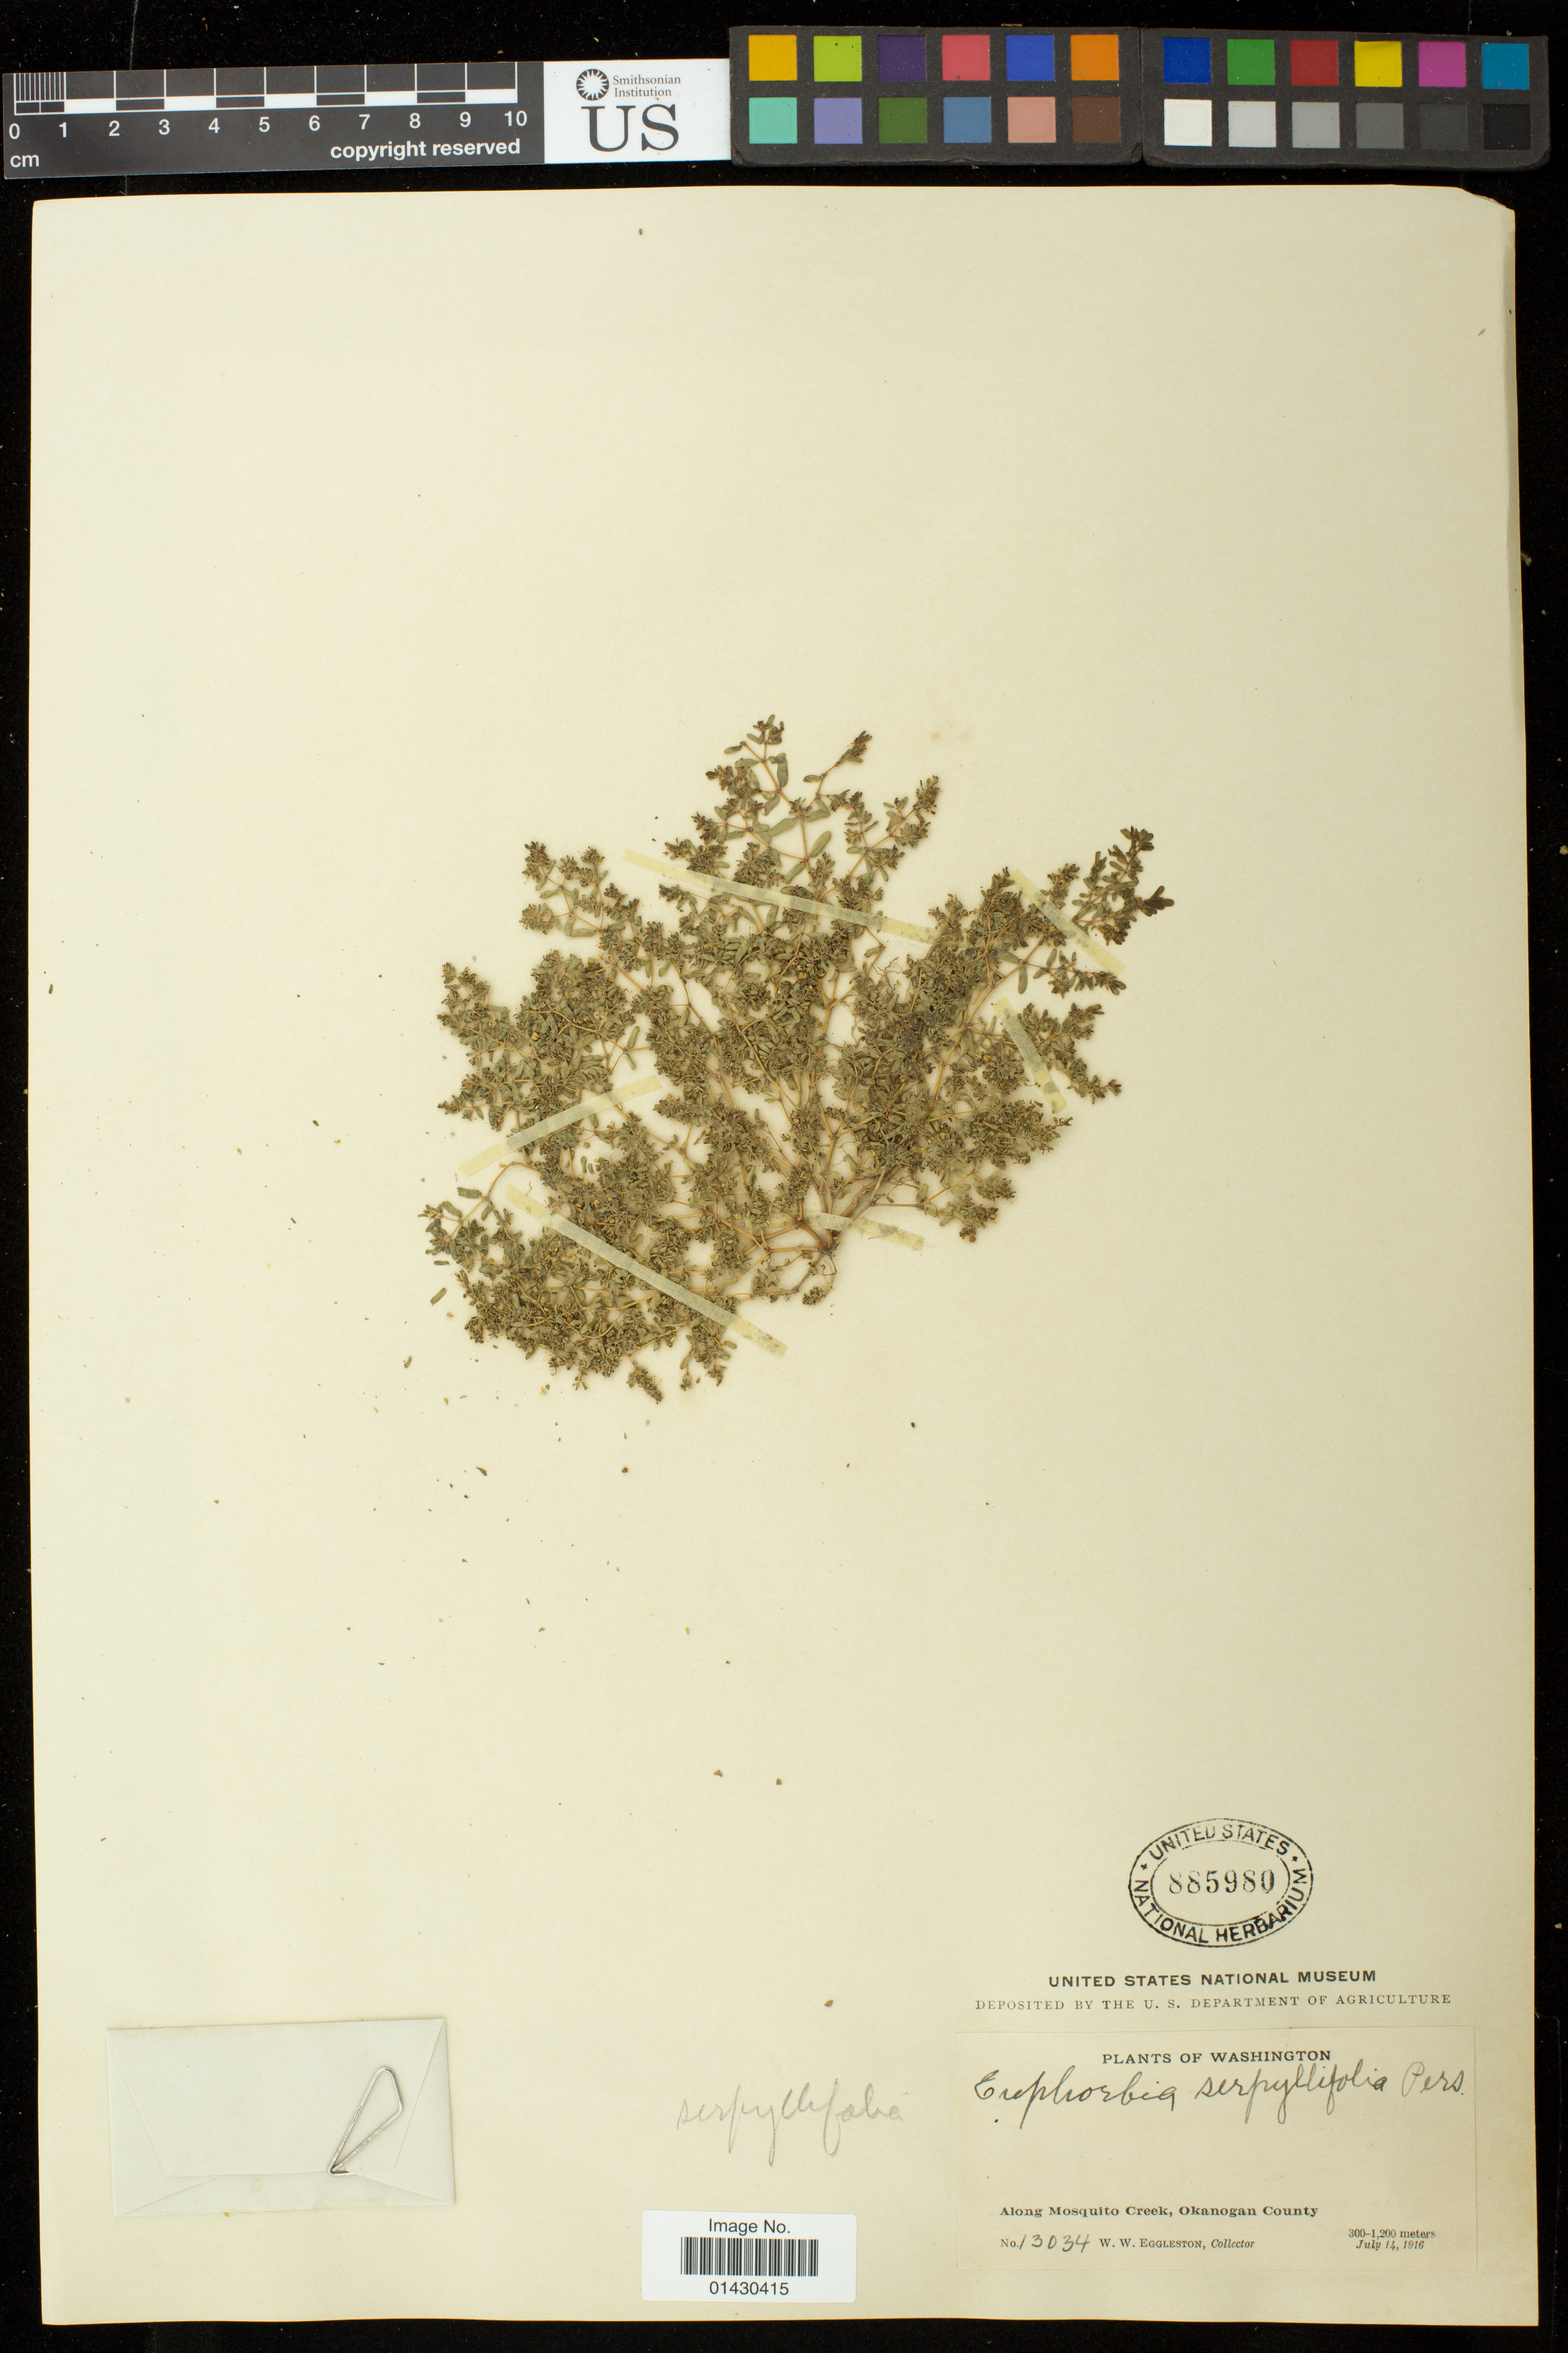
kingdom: Plantae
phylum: Tracheophyta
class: Magnoliopsida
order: Malpighiales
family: Euphorbiaceae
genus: Euphorbia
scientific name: Euphorbia serpillifolia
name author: Pers.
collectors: W. W. Eggleston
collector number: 13034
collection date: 1916-07-14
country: United States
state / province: Washington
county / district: Okanogan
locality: Along Mosquito Creek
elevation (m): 300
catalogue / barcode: US 885980